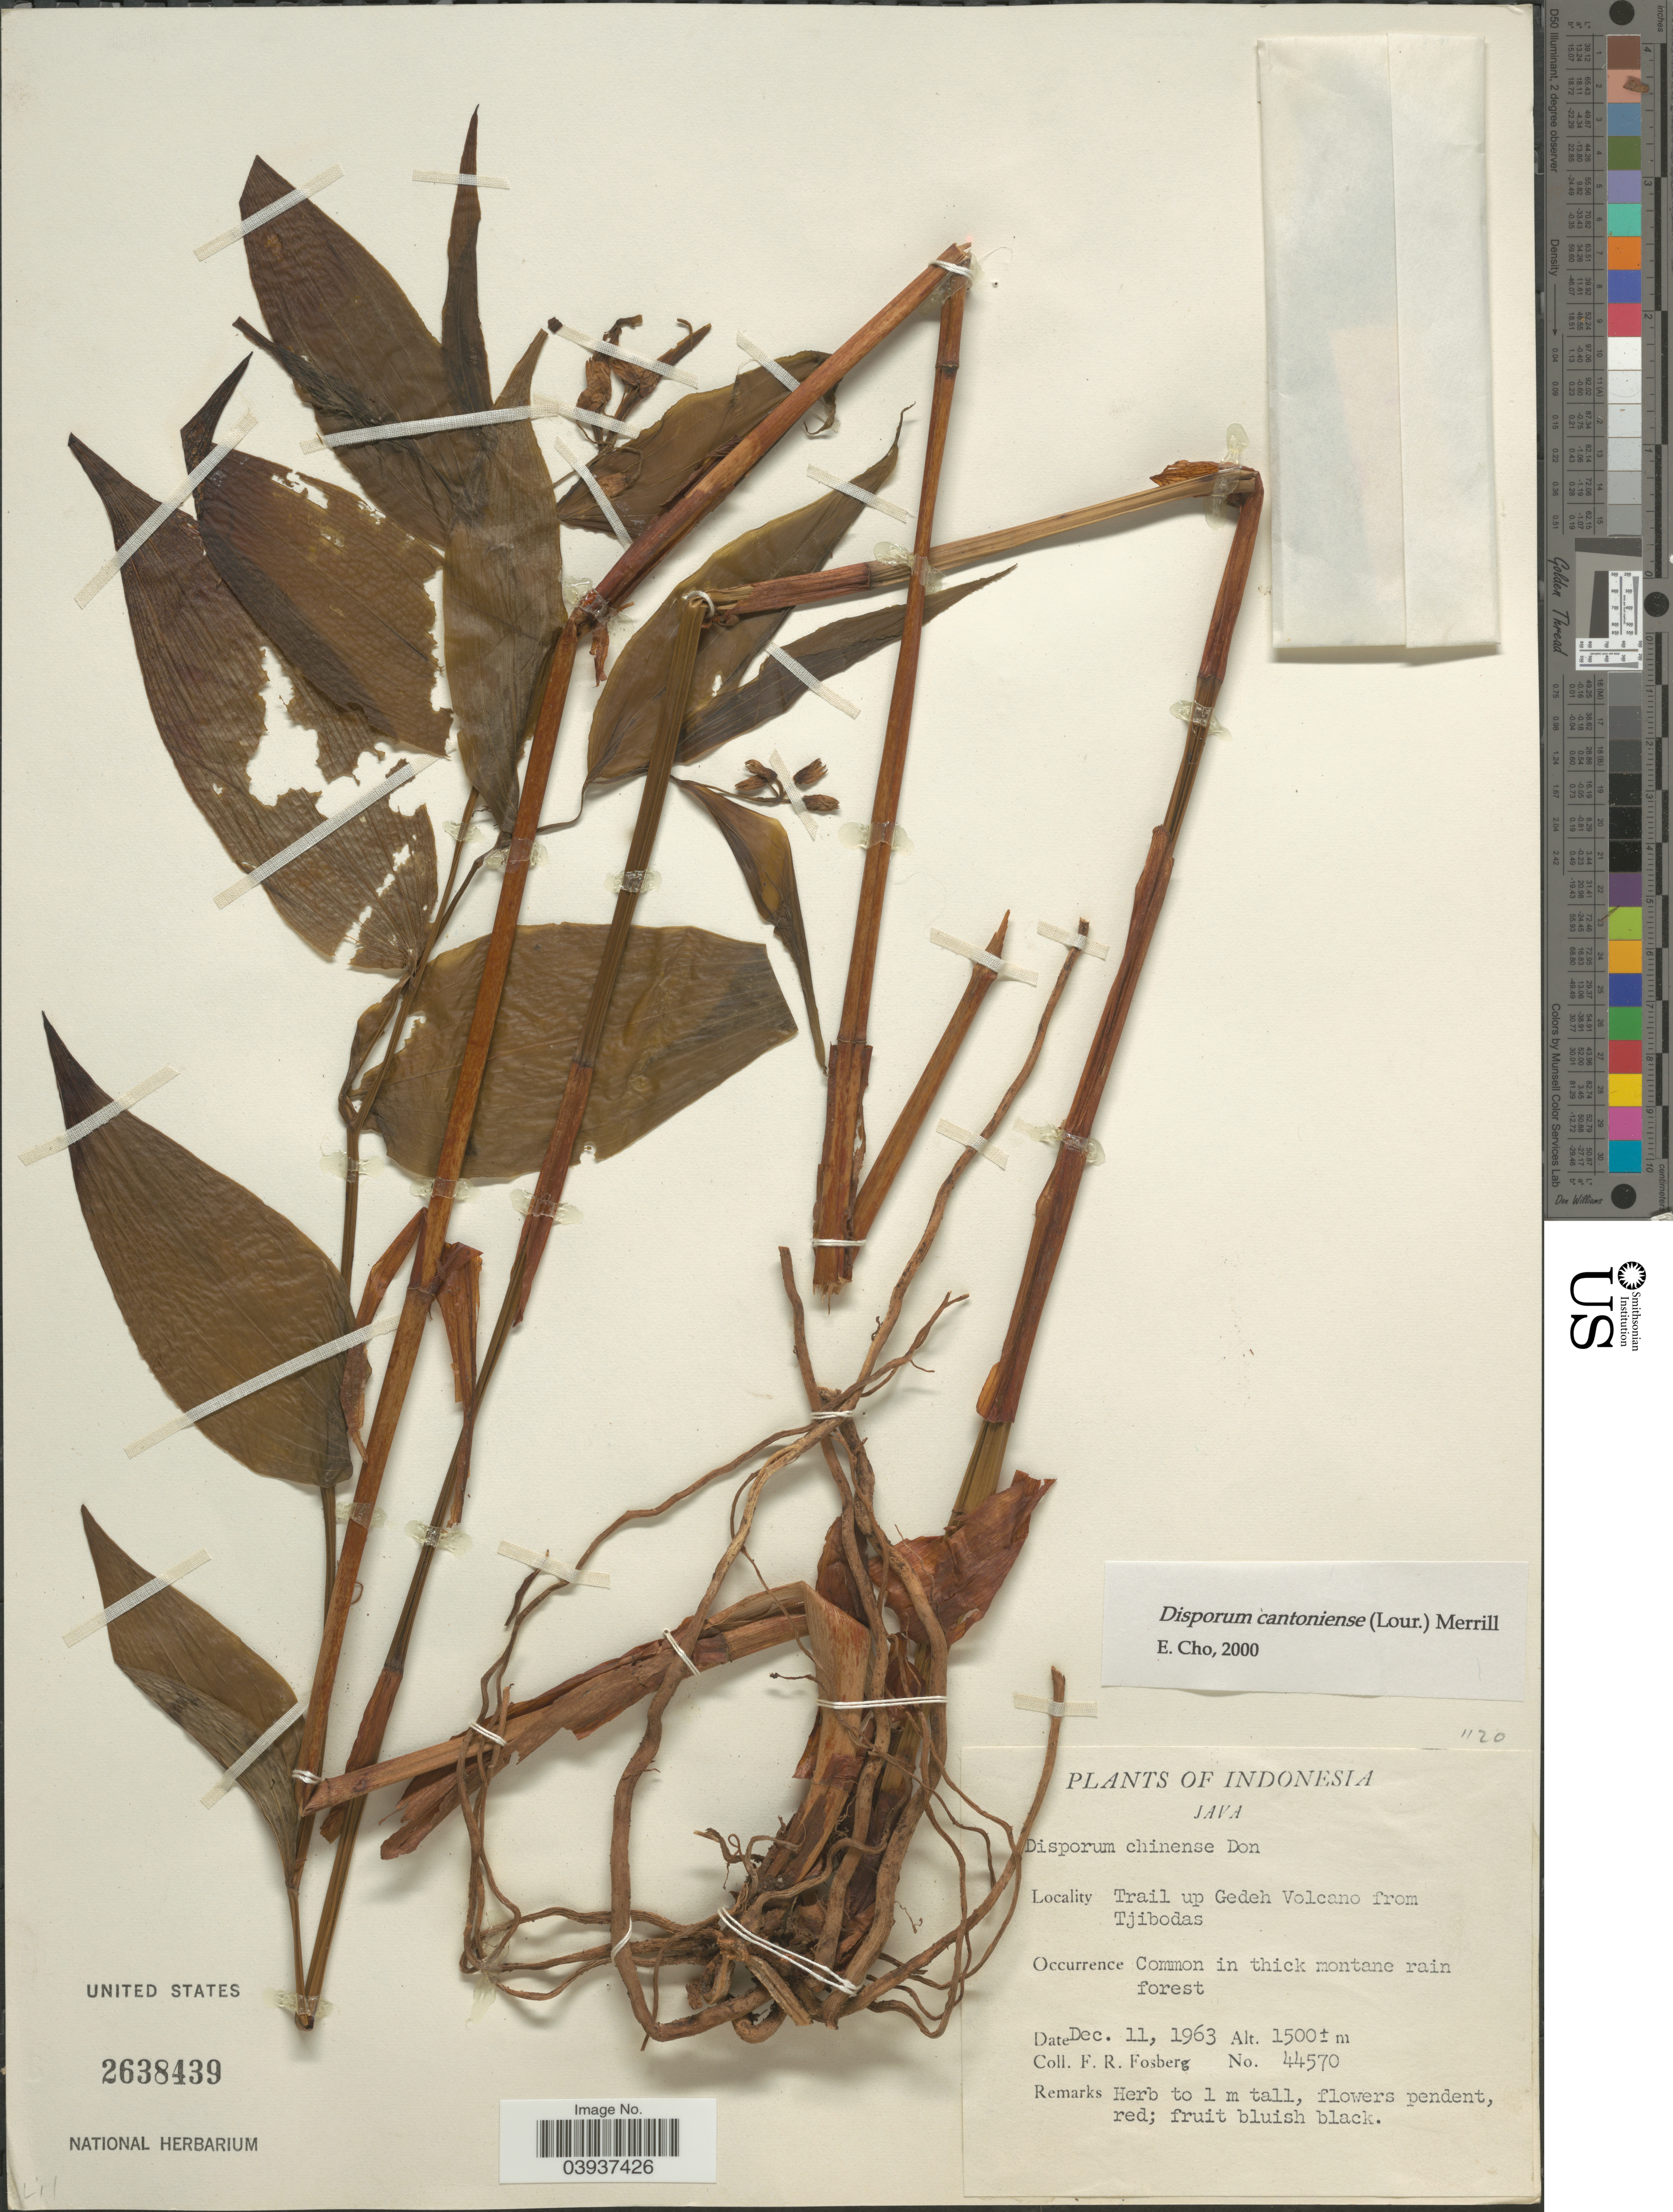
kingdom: Plantae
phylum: Tracheophyta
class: Liliopsida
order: Liliales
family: Colchicaceae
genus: Disporum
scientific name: Disporum cantoniense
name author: (Lour.) Merr.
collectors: F. R. Fosberg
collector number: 44570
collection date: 1963-12-11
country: Indonesia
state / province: Java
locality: Trail up Gedeh Volcano from Tjibodas.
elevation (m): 1500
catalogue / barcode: US 2638439